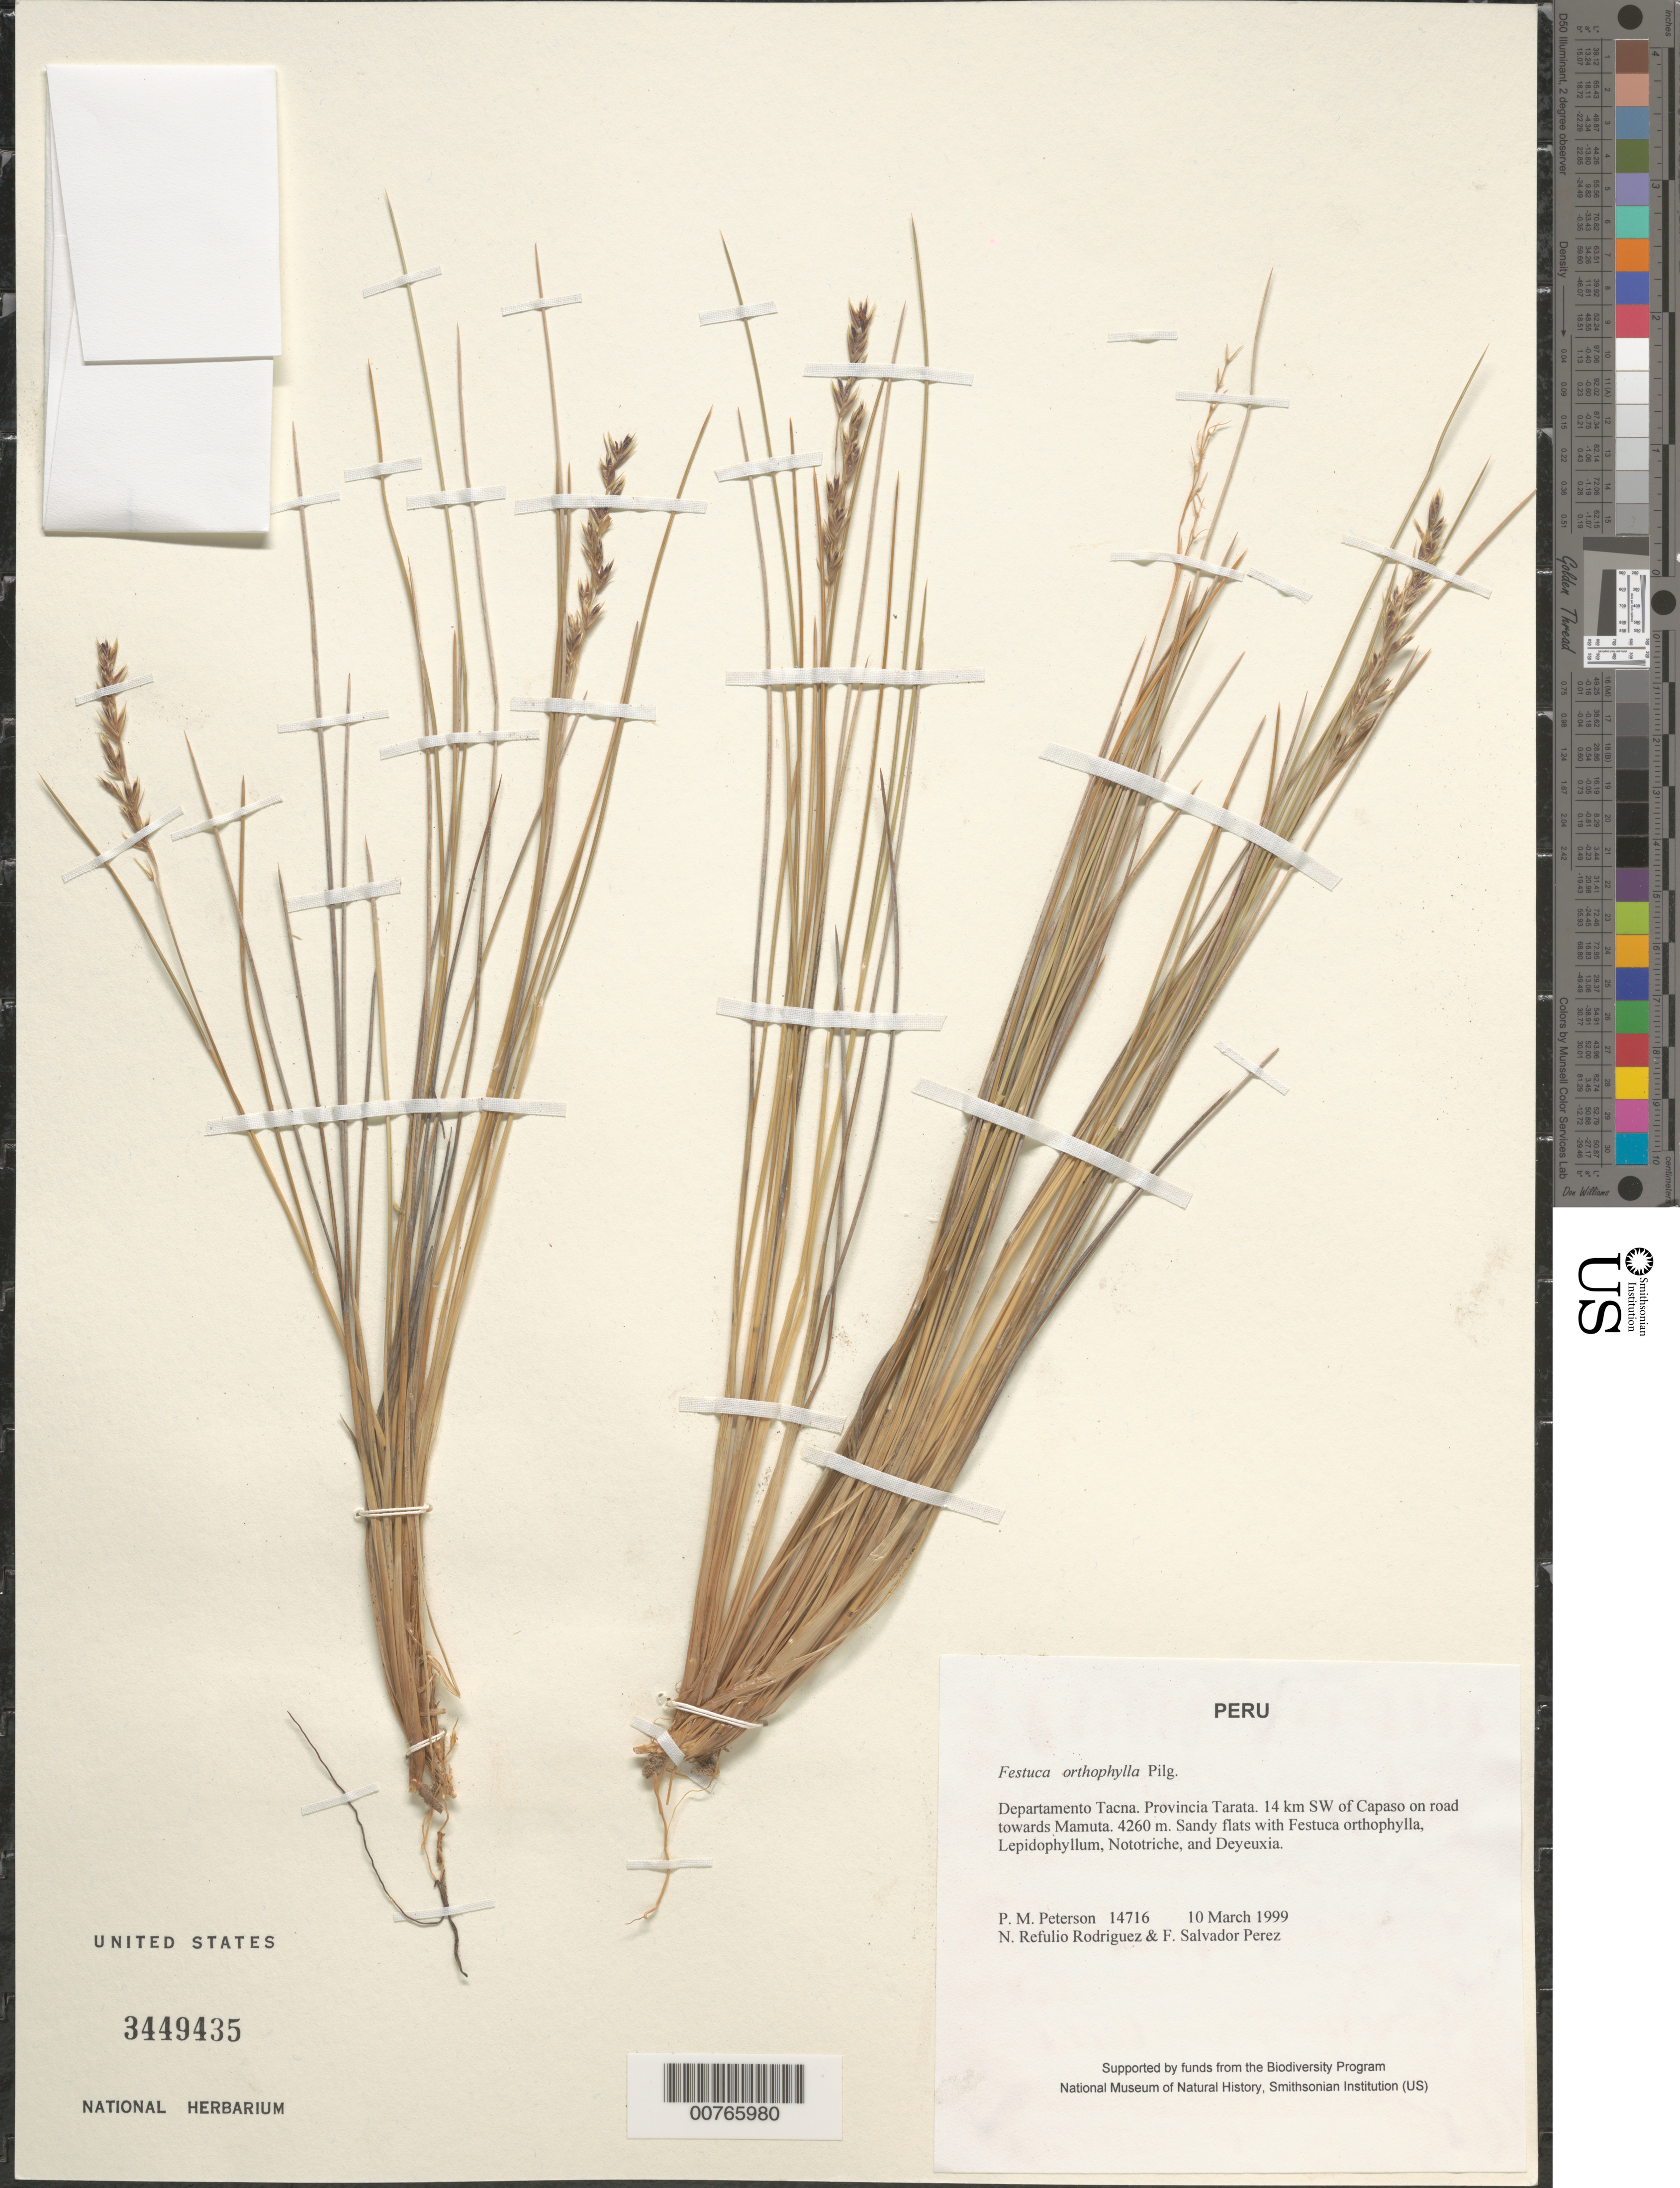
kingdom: Plantae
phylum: Tracheophyta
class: Liliopsida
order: Poales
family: Poaceae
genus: Festuca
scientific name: Festuca orthophylla var. boliviana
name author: Pilg.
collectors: P. M. Peterson, N. Refulio-Rodríguez & F. Salvador Perez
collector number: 14716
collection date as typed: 10 Mar 1999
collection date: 1999-03-10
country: Peru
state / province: Tacna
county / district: Tarata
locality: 14 km SW of Capaso on road towards Mamuta.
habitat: Sandy flats with Festuca orthophylla, Lepidophyllum, Nototriche and Deyeuxia.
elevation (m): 4260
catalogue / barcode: US 3449435